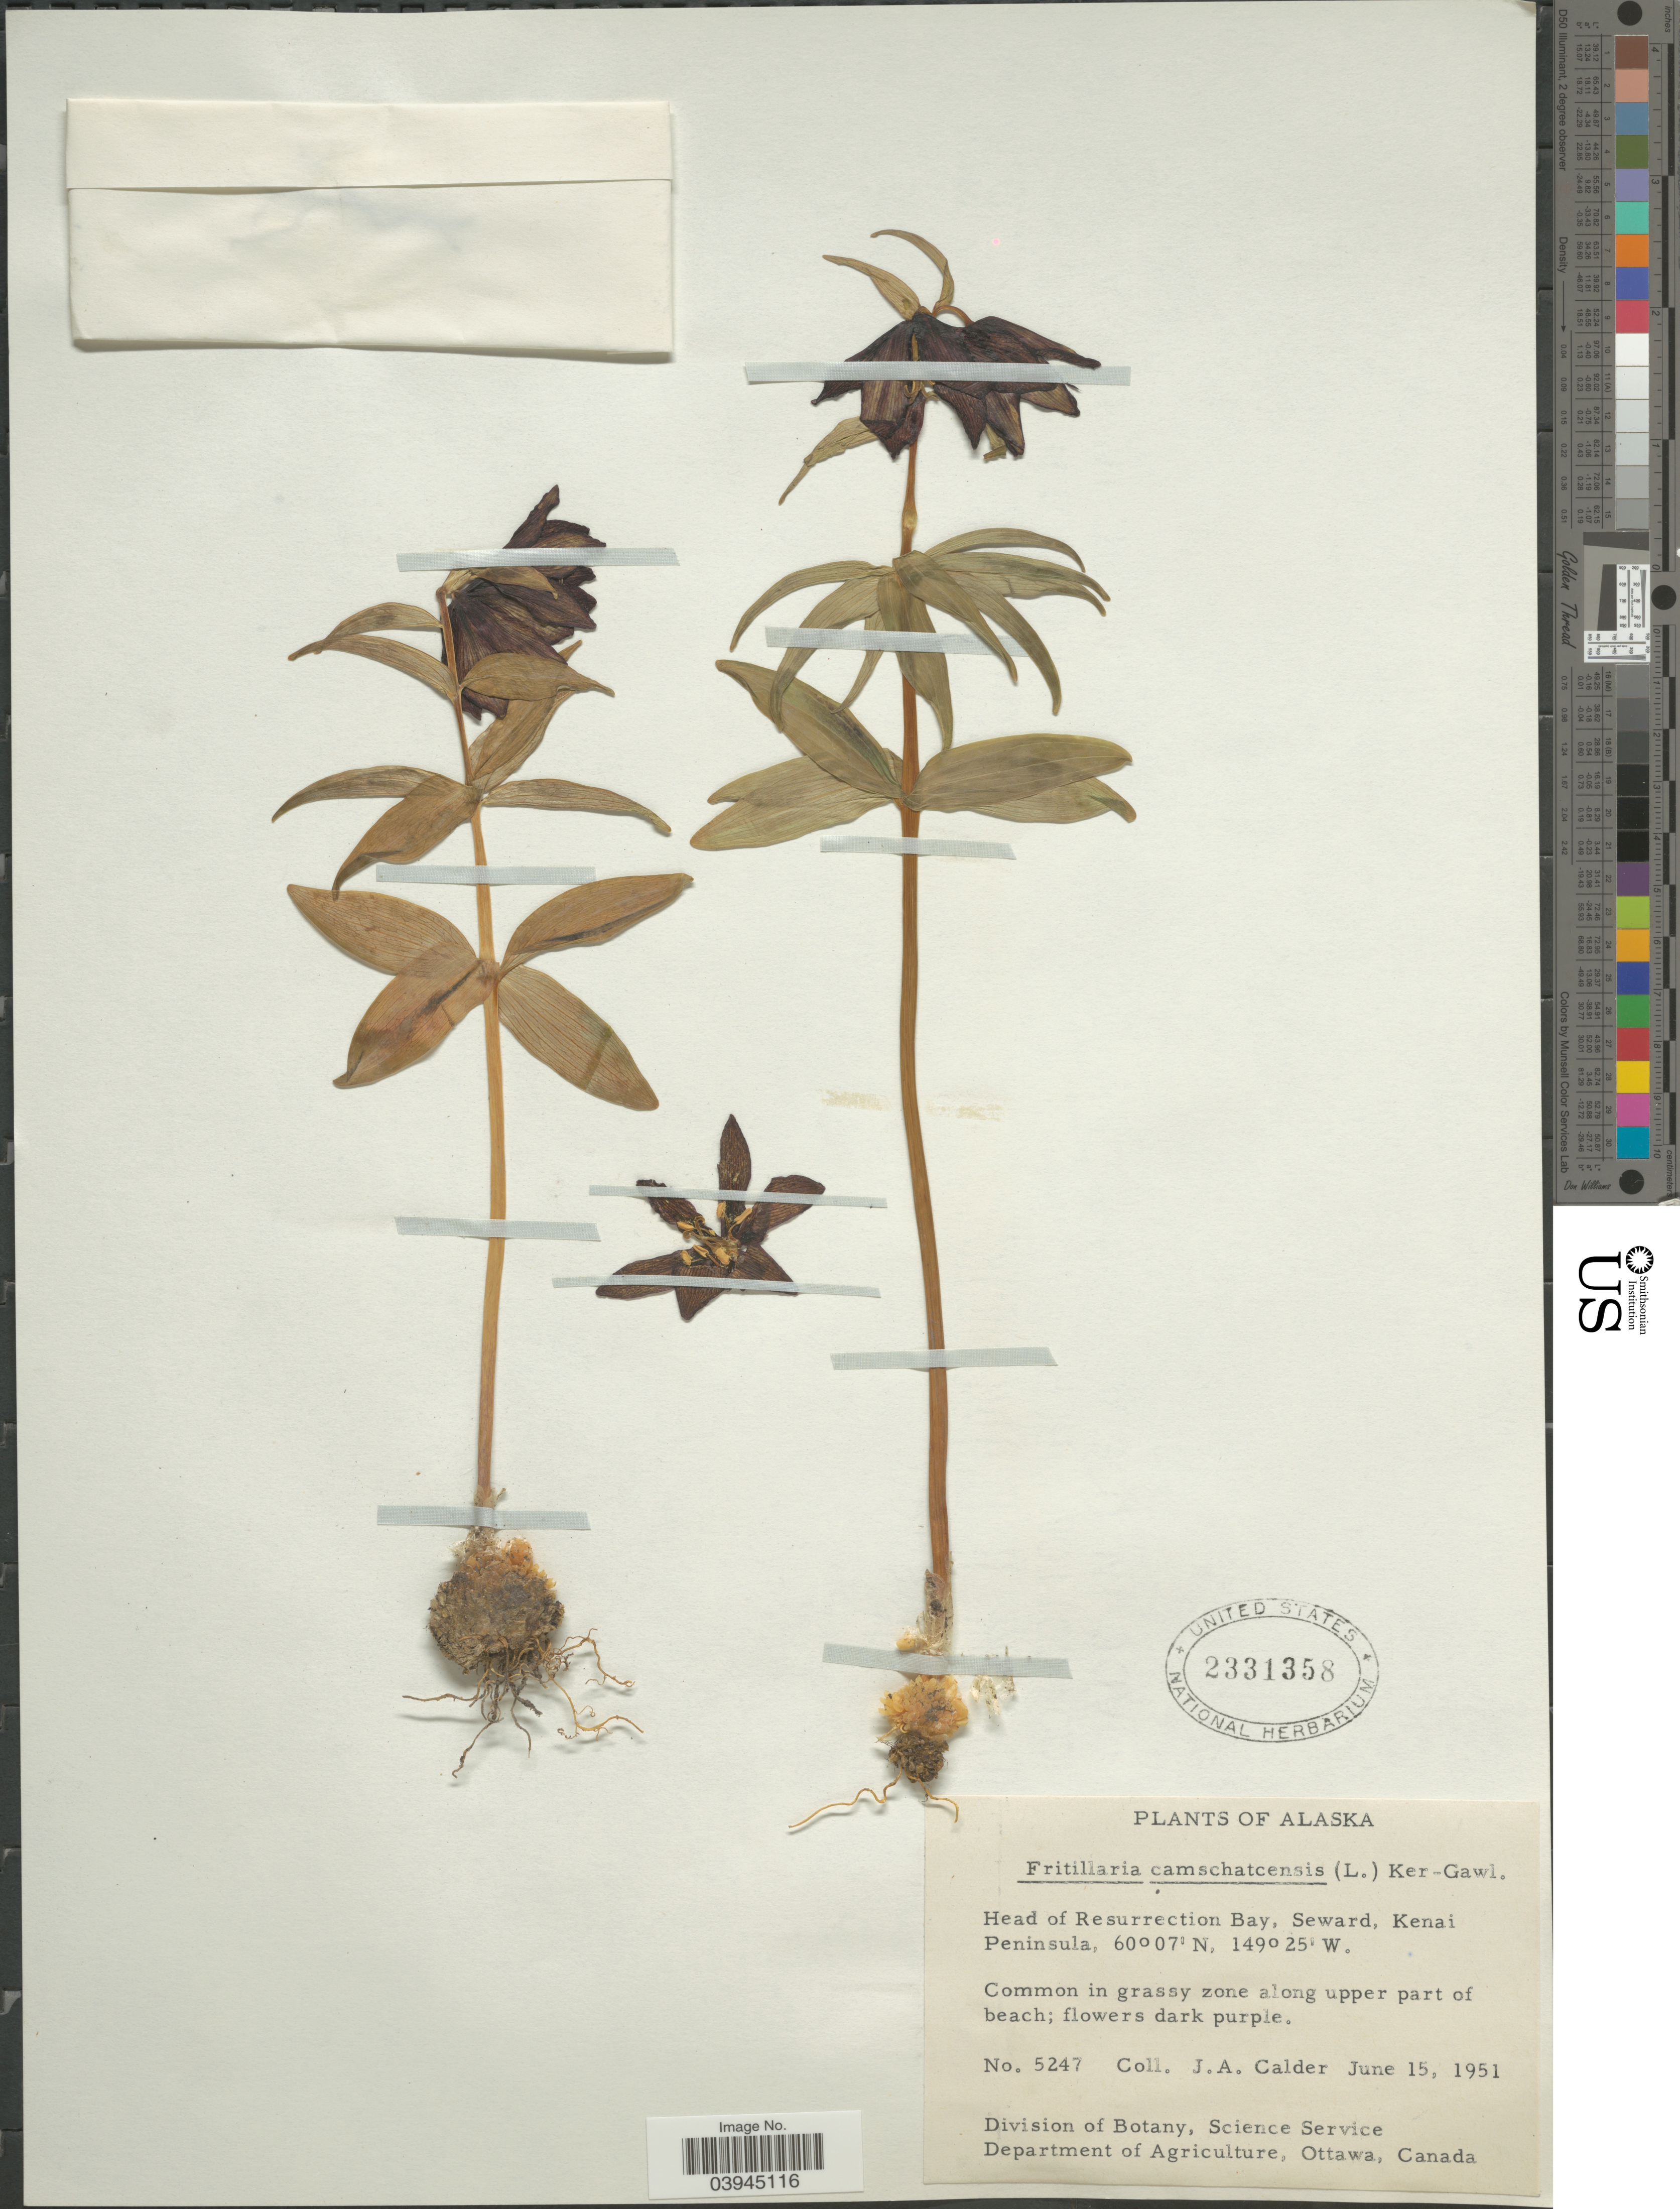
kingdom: Plantae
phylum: Tracheophyta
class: Liliopsida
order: Liliales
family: Liliaceae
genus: Fritillaria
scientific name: Fritillaria camschatcensis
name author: (L.) Ker Gawl.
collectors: J. A. Calder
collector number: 5247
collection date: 1951-06-15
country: United States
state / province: Alaska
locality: Head of Resurrection Bay, Seward Kenai Peninsula.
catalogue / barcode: US 2331358